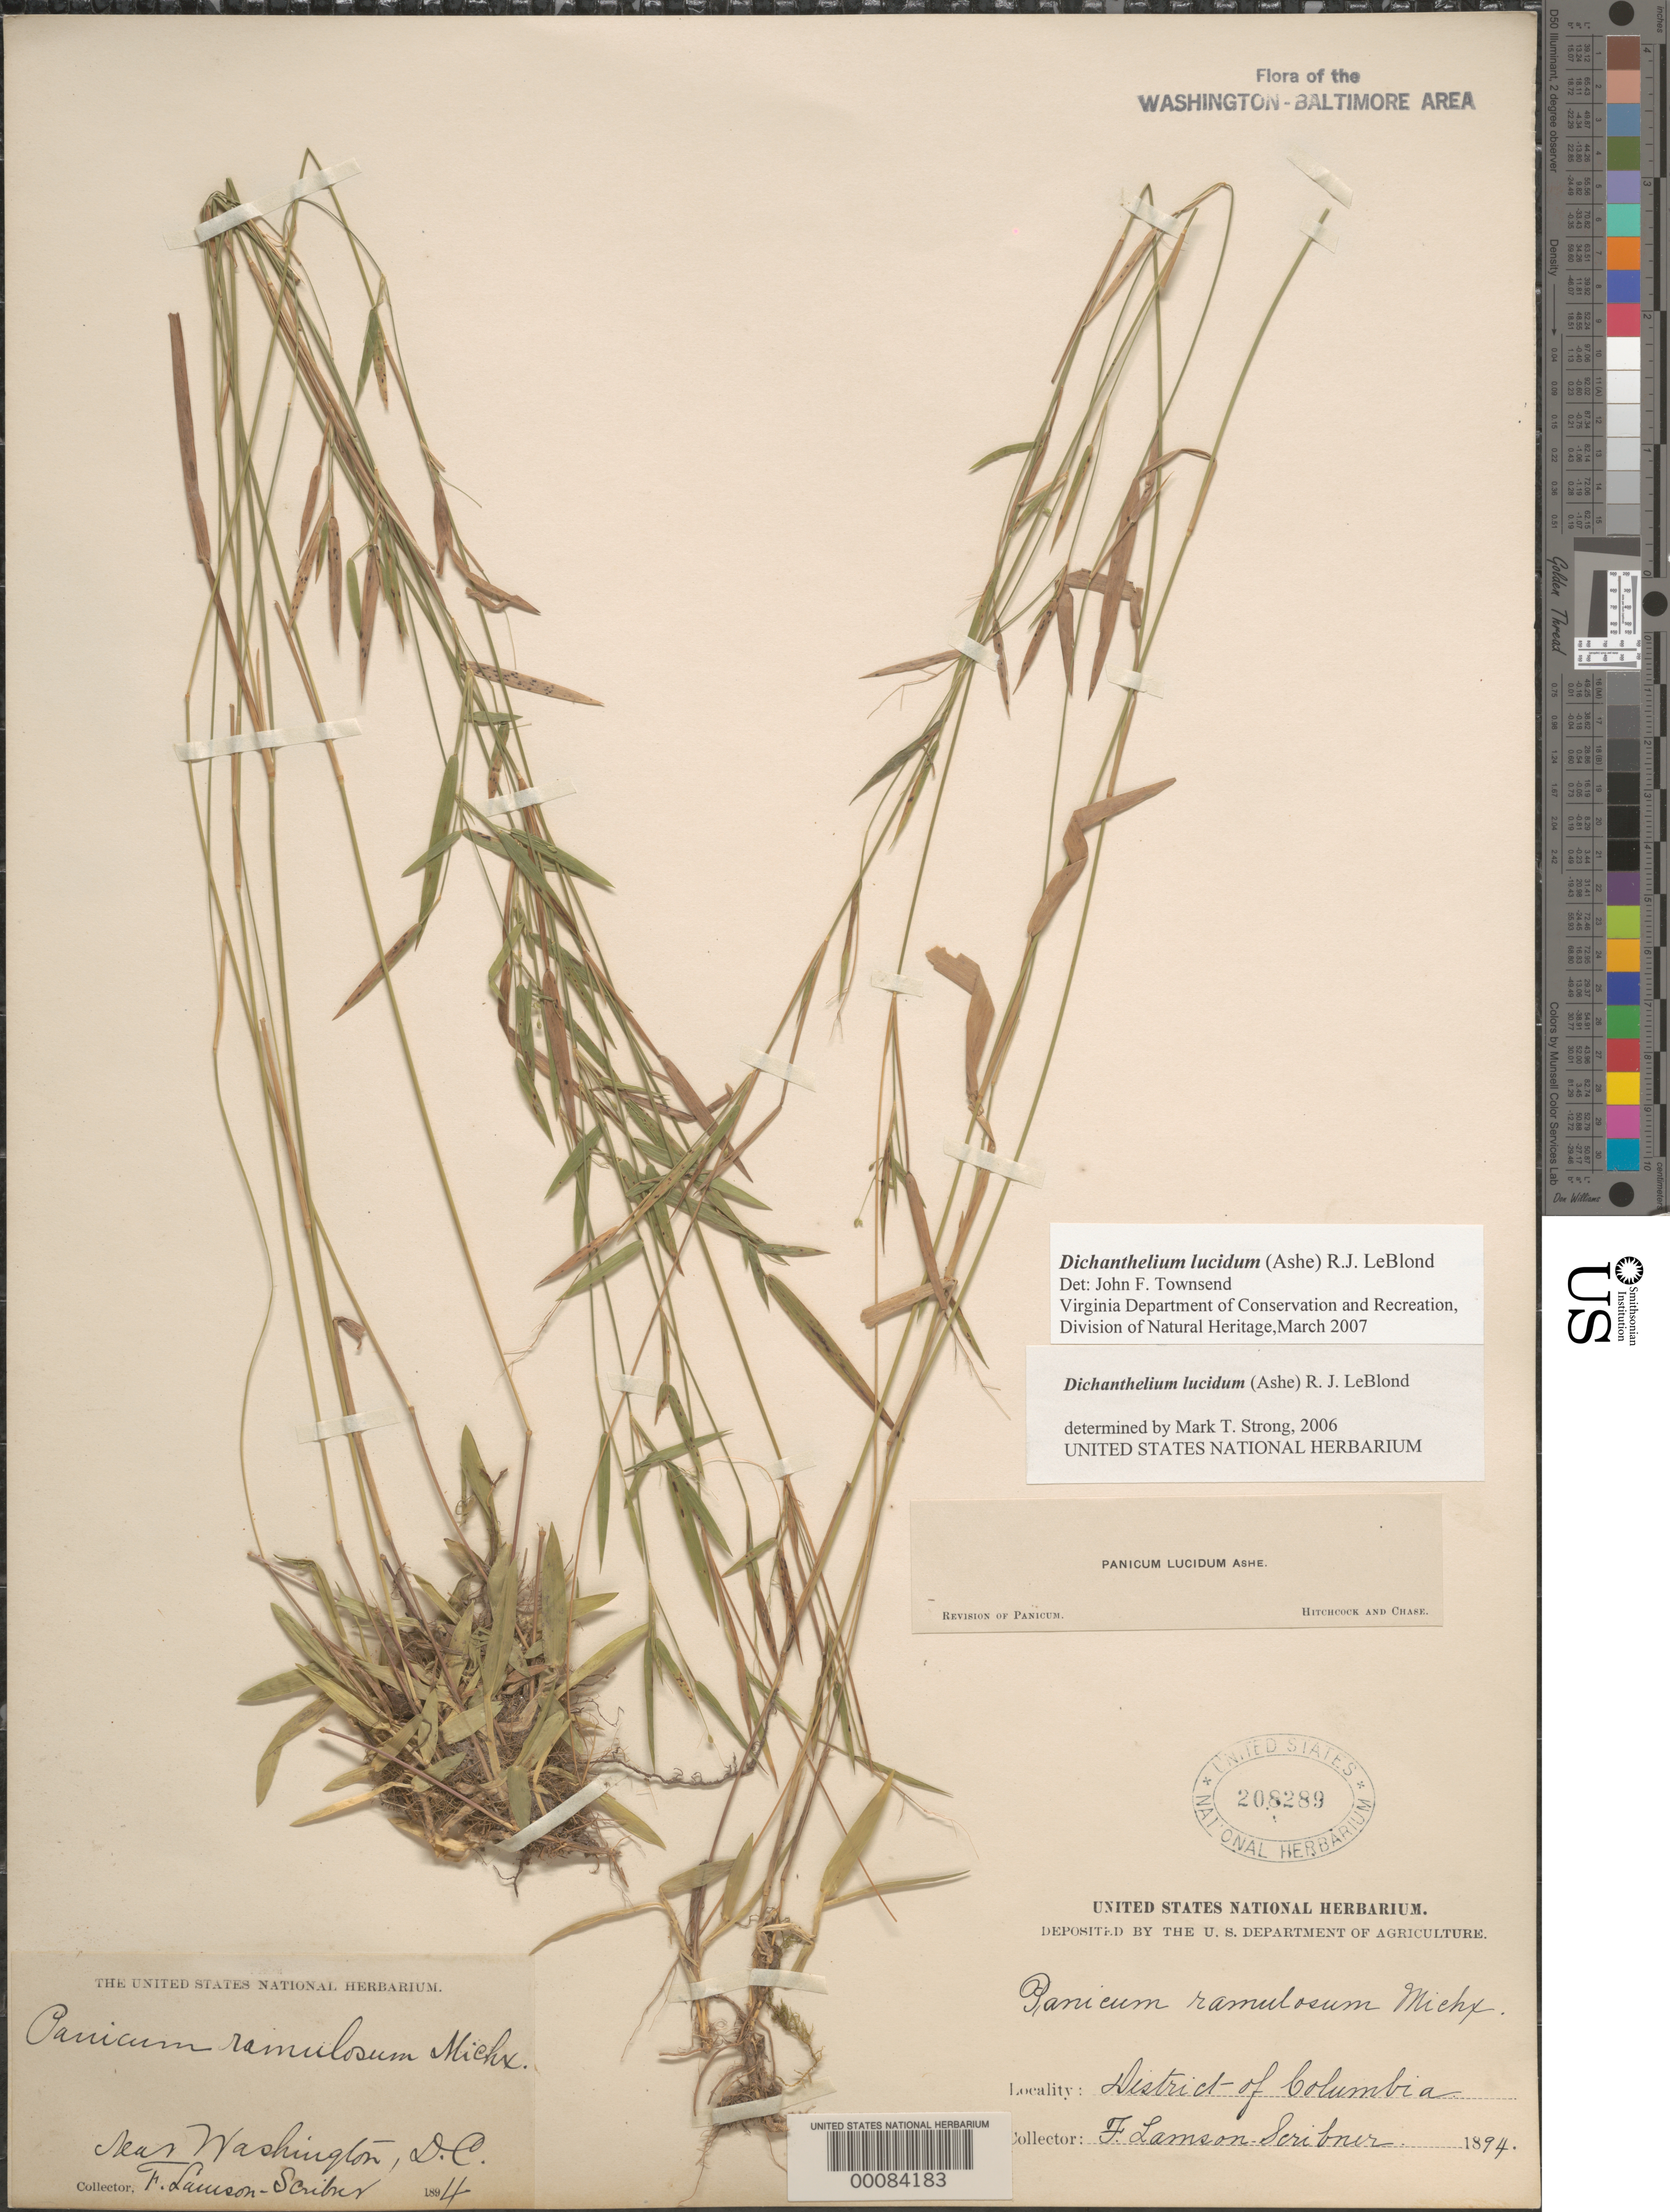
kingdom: Plantae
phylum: Tracheophyta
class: Liliopsida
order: Poales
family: Poaceae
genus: Dichanthelium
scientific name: Dichanthelium dichotomum var. dichotomum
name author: (L.) Gould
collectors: F. L. Scribner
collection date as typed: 1894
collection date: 1894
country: United States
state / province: District of Columbia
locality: Washington DC area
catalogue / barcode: US 208289